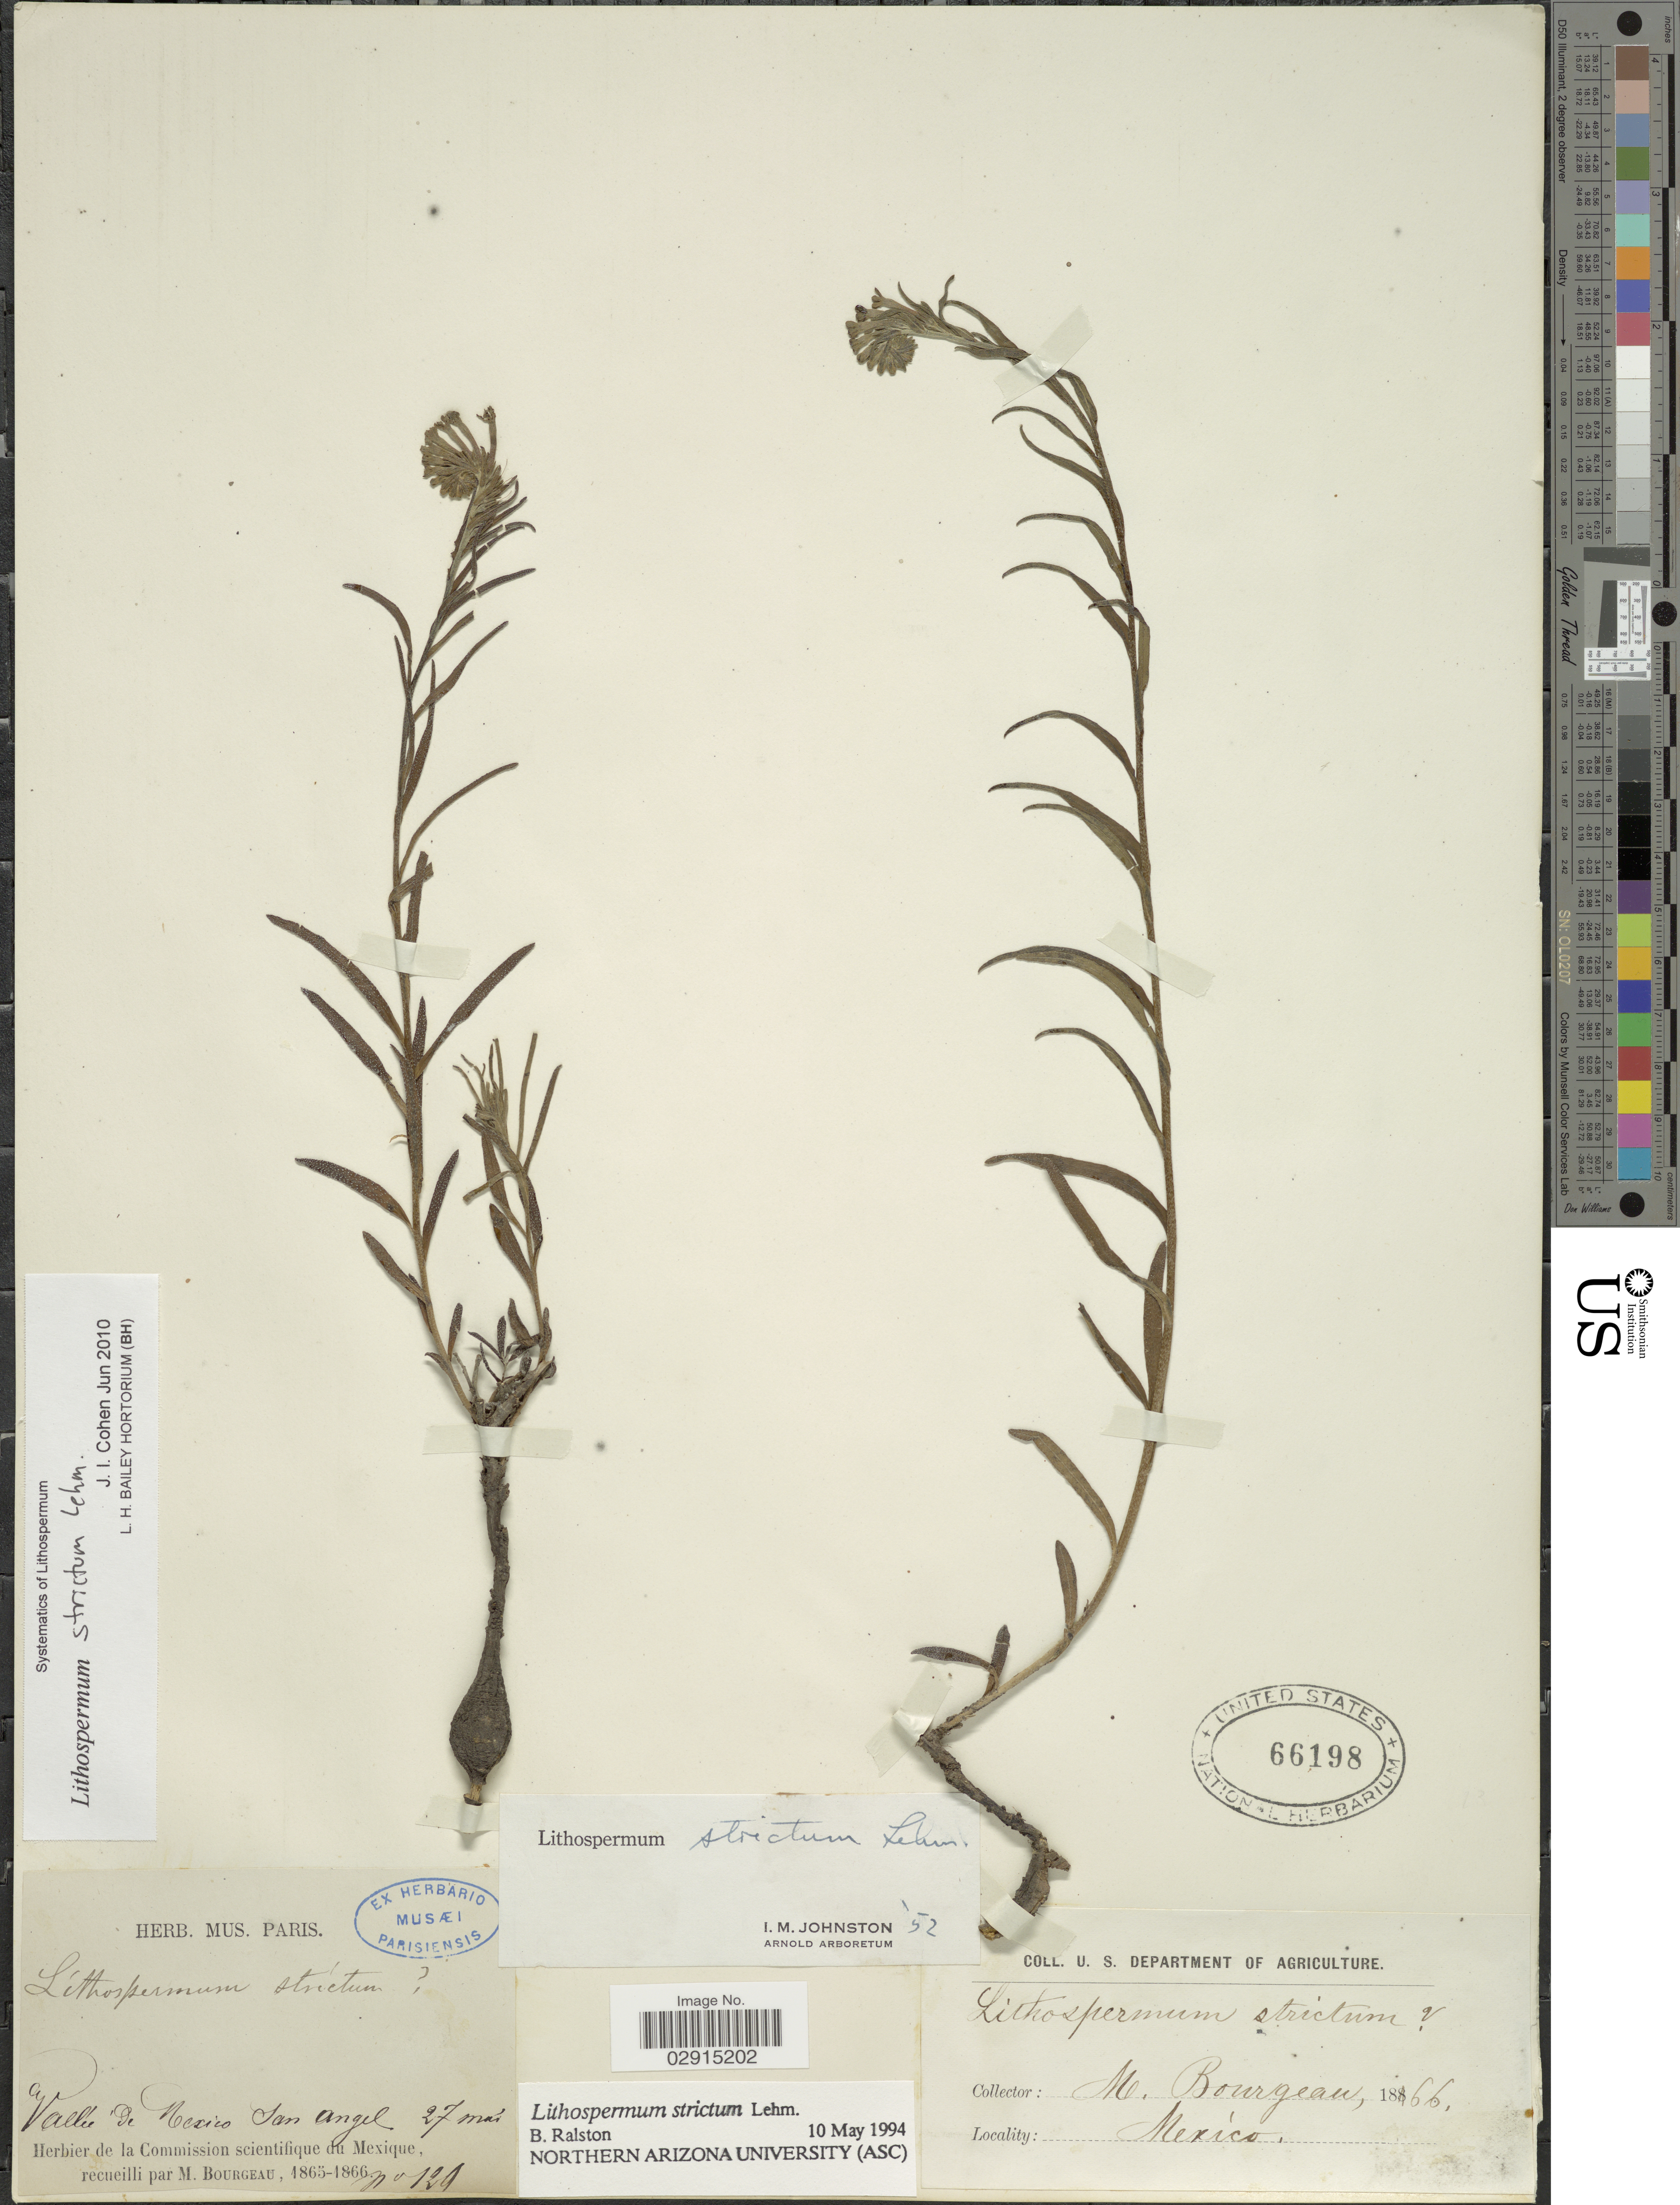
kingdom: Plantae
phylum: Tracheophyta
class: Magnoliopsida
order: Boraginales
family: Boraginaceae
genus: Lithospermum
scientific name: Lithospermum strictum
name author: Lehm.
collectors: M. Bourgeau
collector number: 121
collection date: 1866-05-27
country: Mexico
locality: Vallée de Mexico San Angel.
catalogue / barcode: US 66198